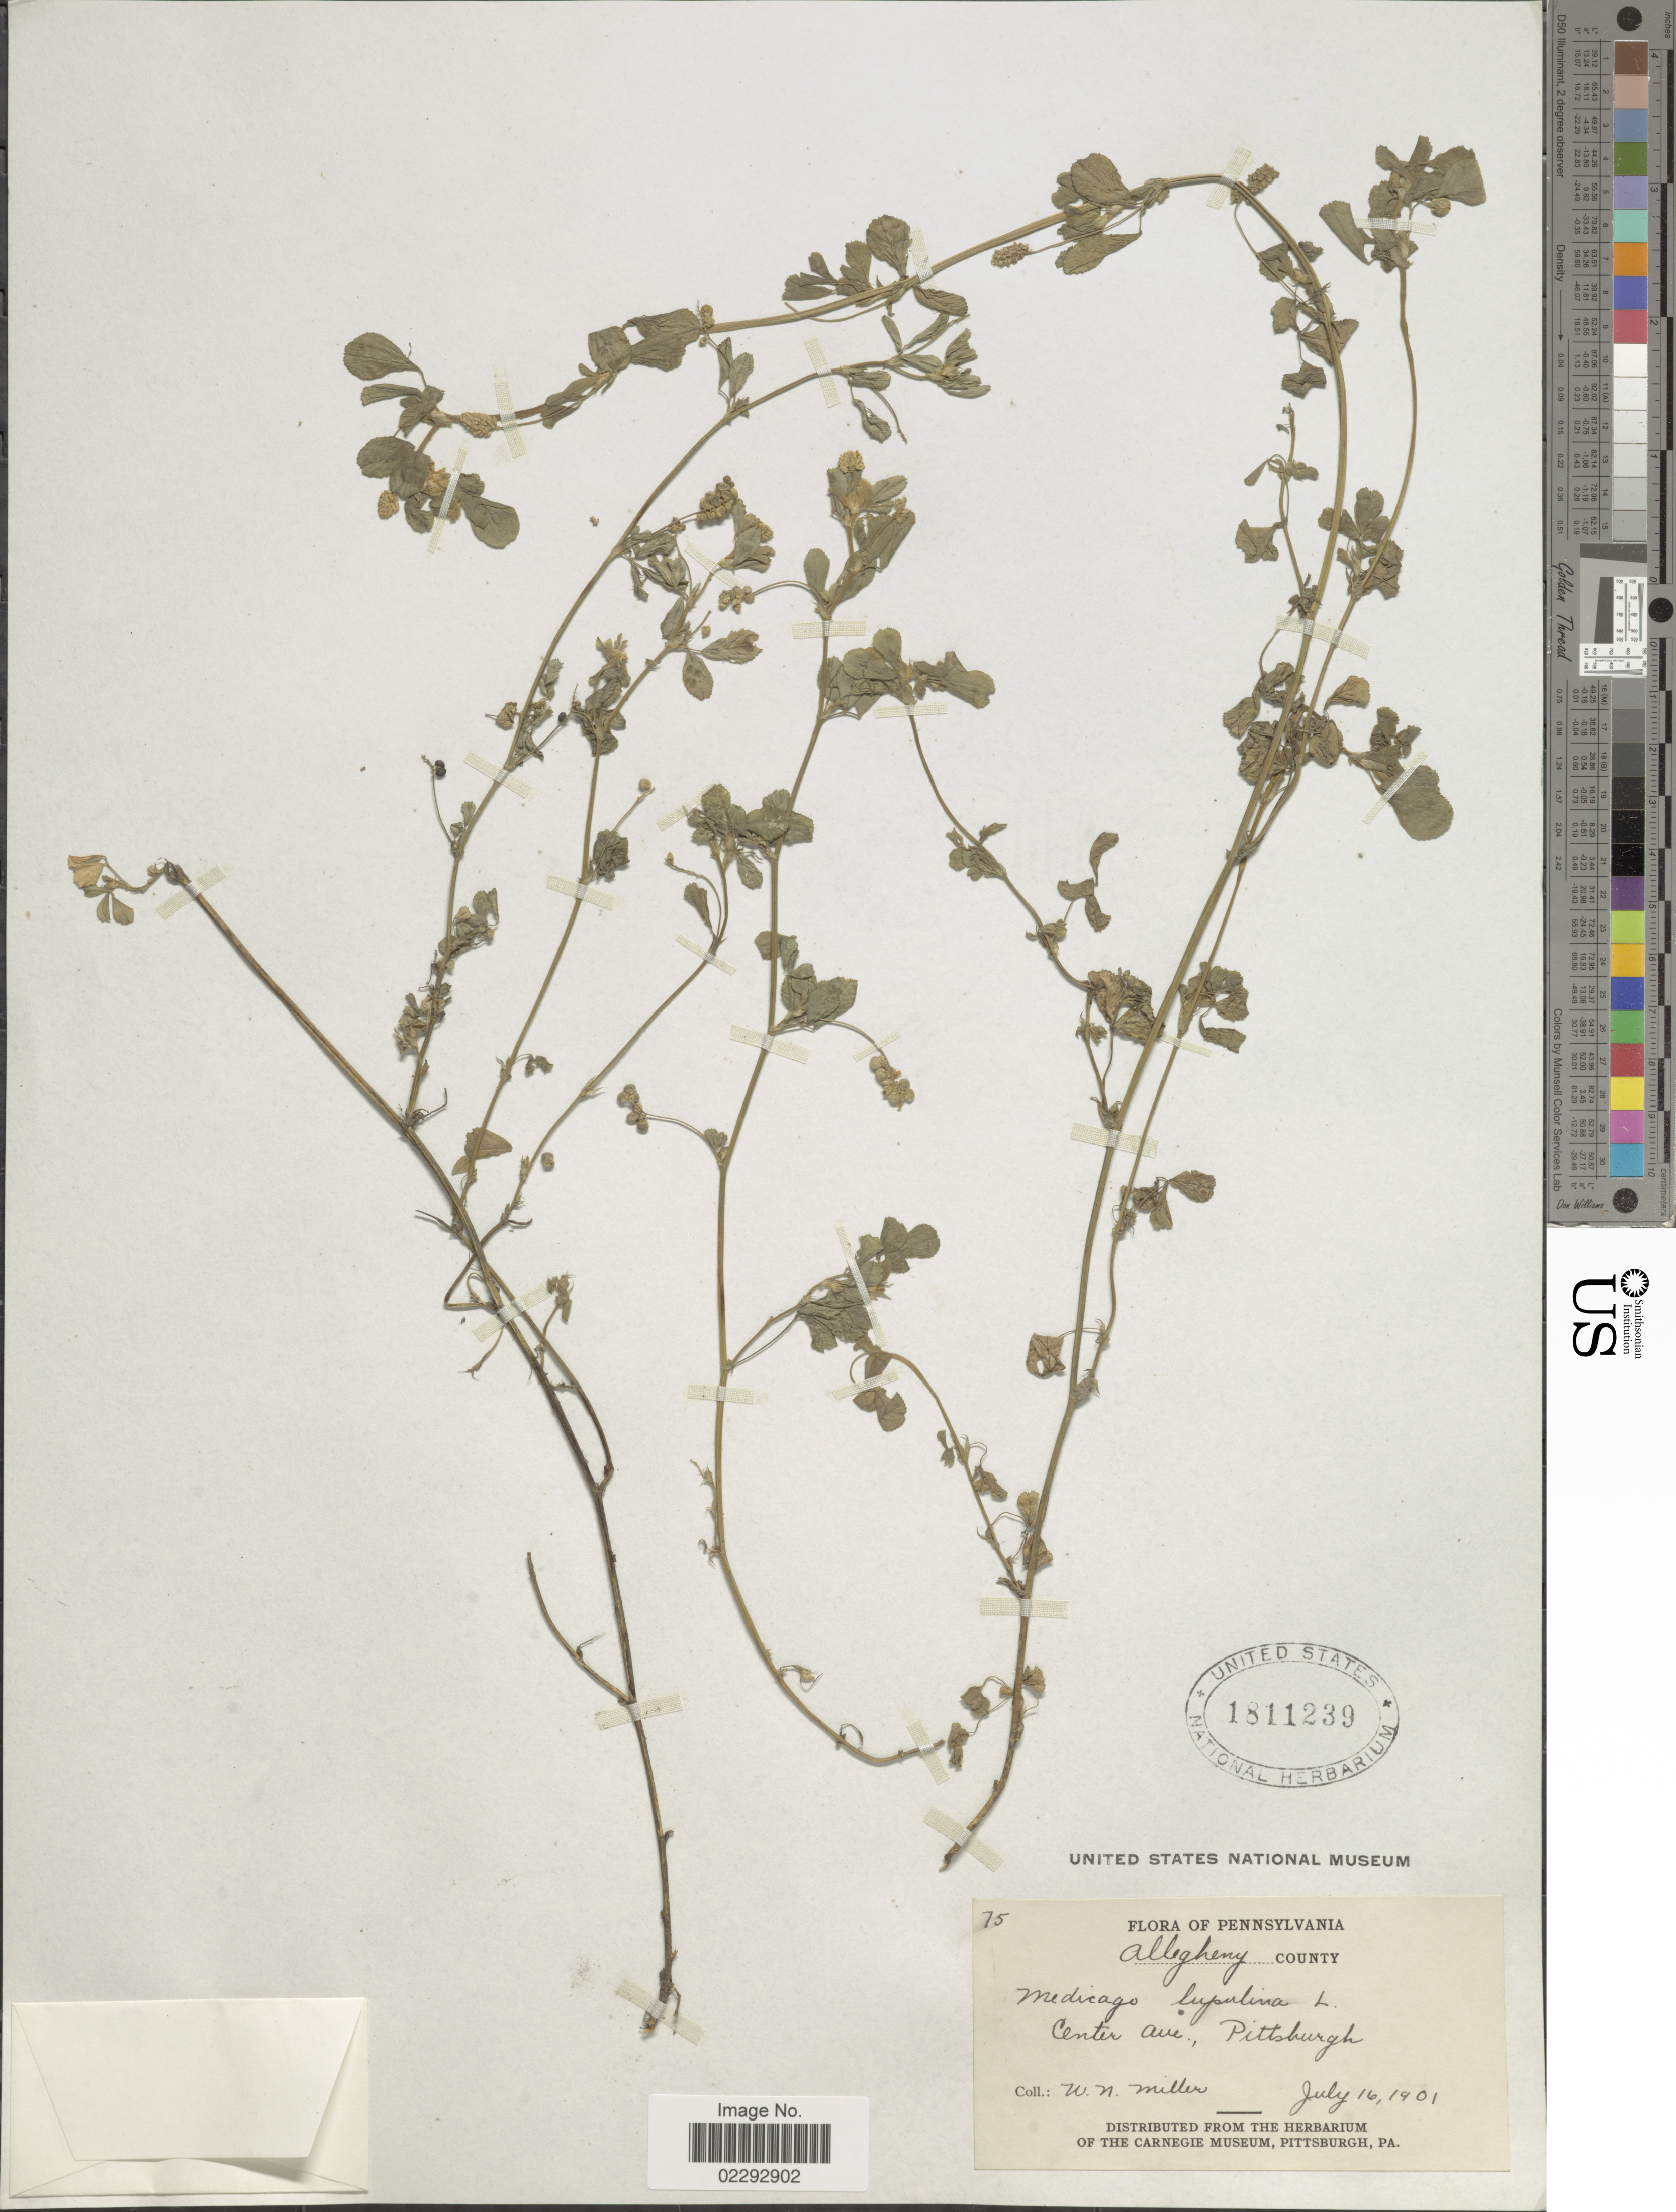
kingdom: Plantae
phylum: Tracheophyta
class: Magnoliopsida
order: Fabales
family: Fabaceae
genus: Medicago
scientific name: Medicago lupulina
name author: L.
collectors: W. Miller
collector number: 75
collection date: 1901-07-16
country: United States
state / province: Pennsylvania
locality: Pennyslvania. Allegheny County. Centr Aue., Pittsburgh.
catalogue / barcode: US 1811239